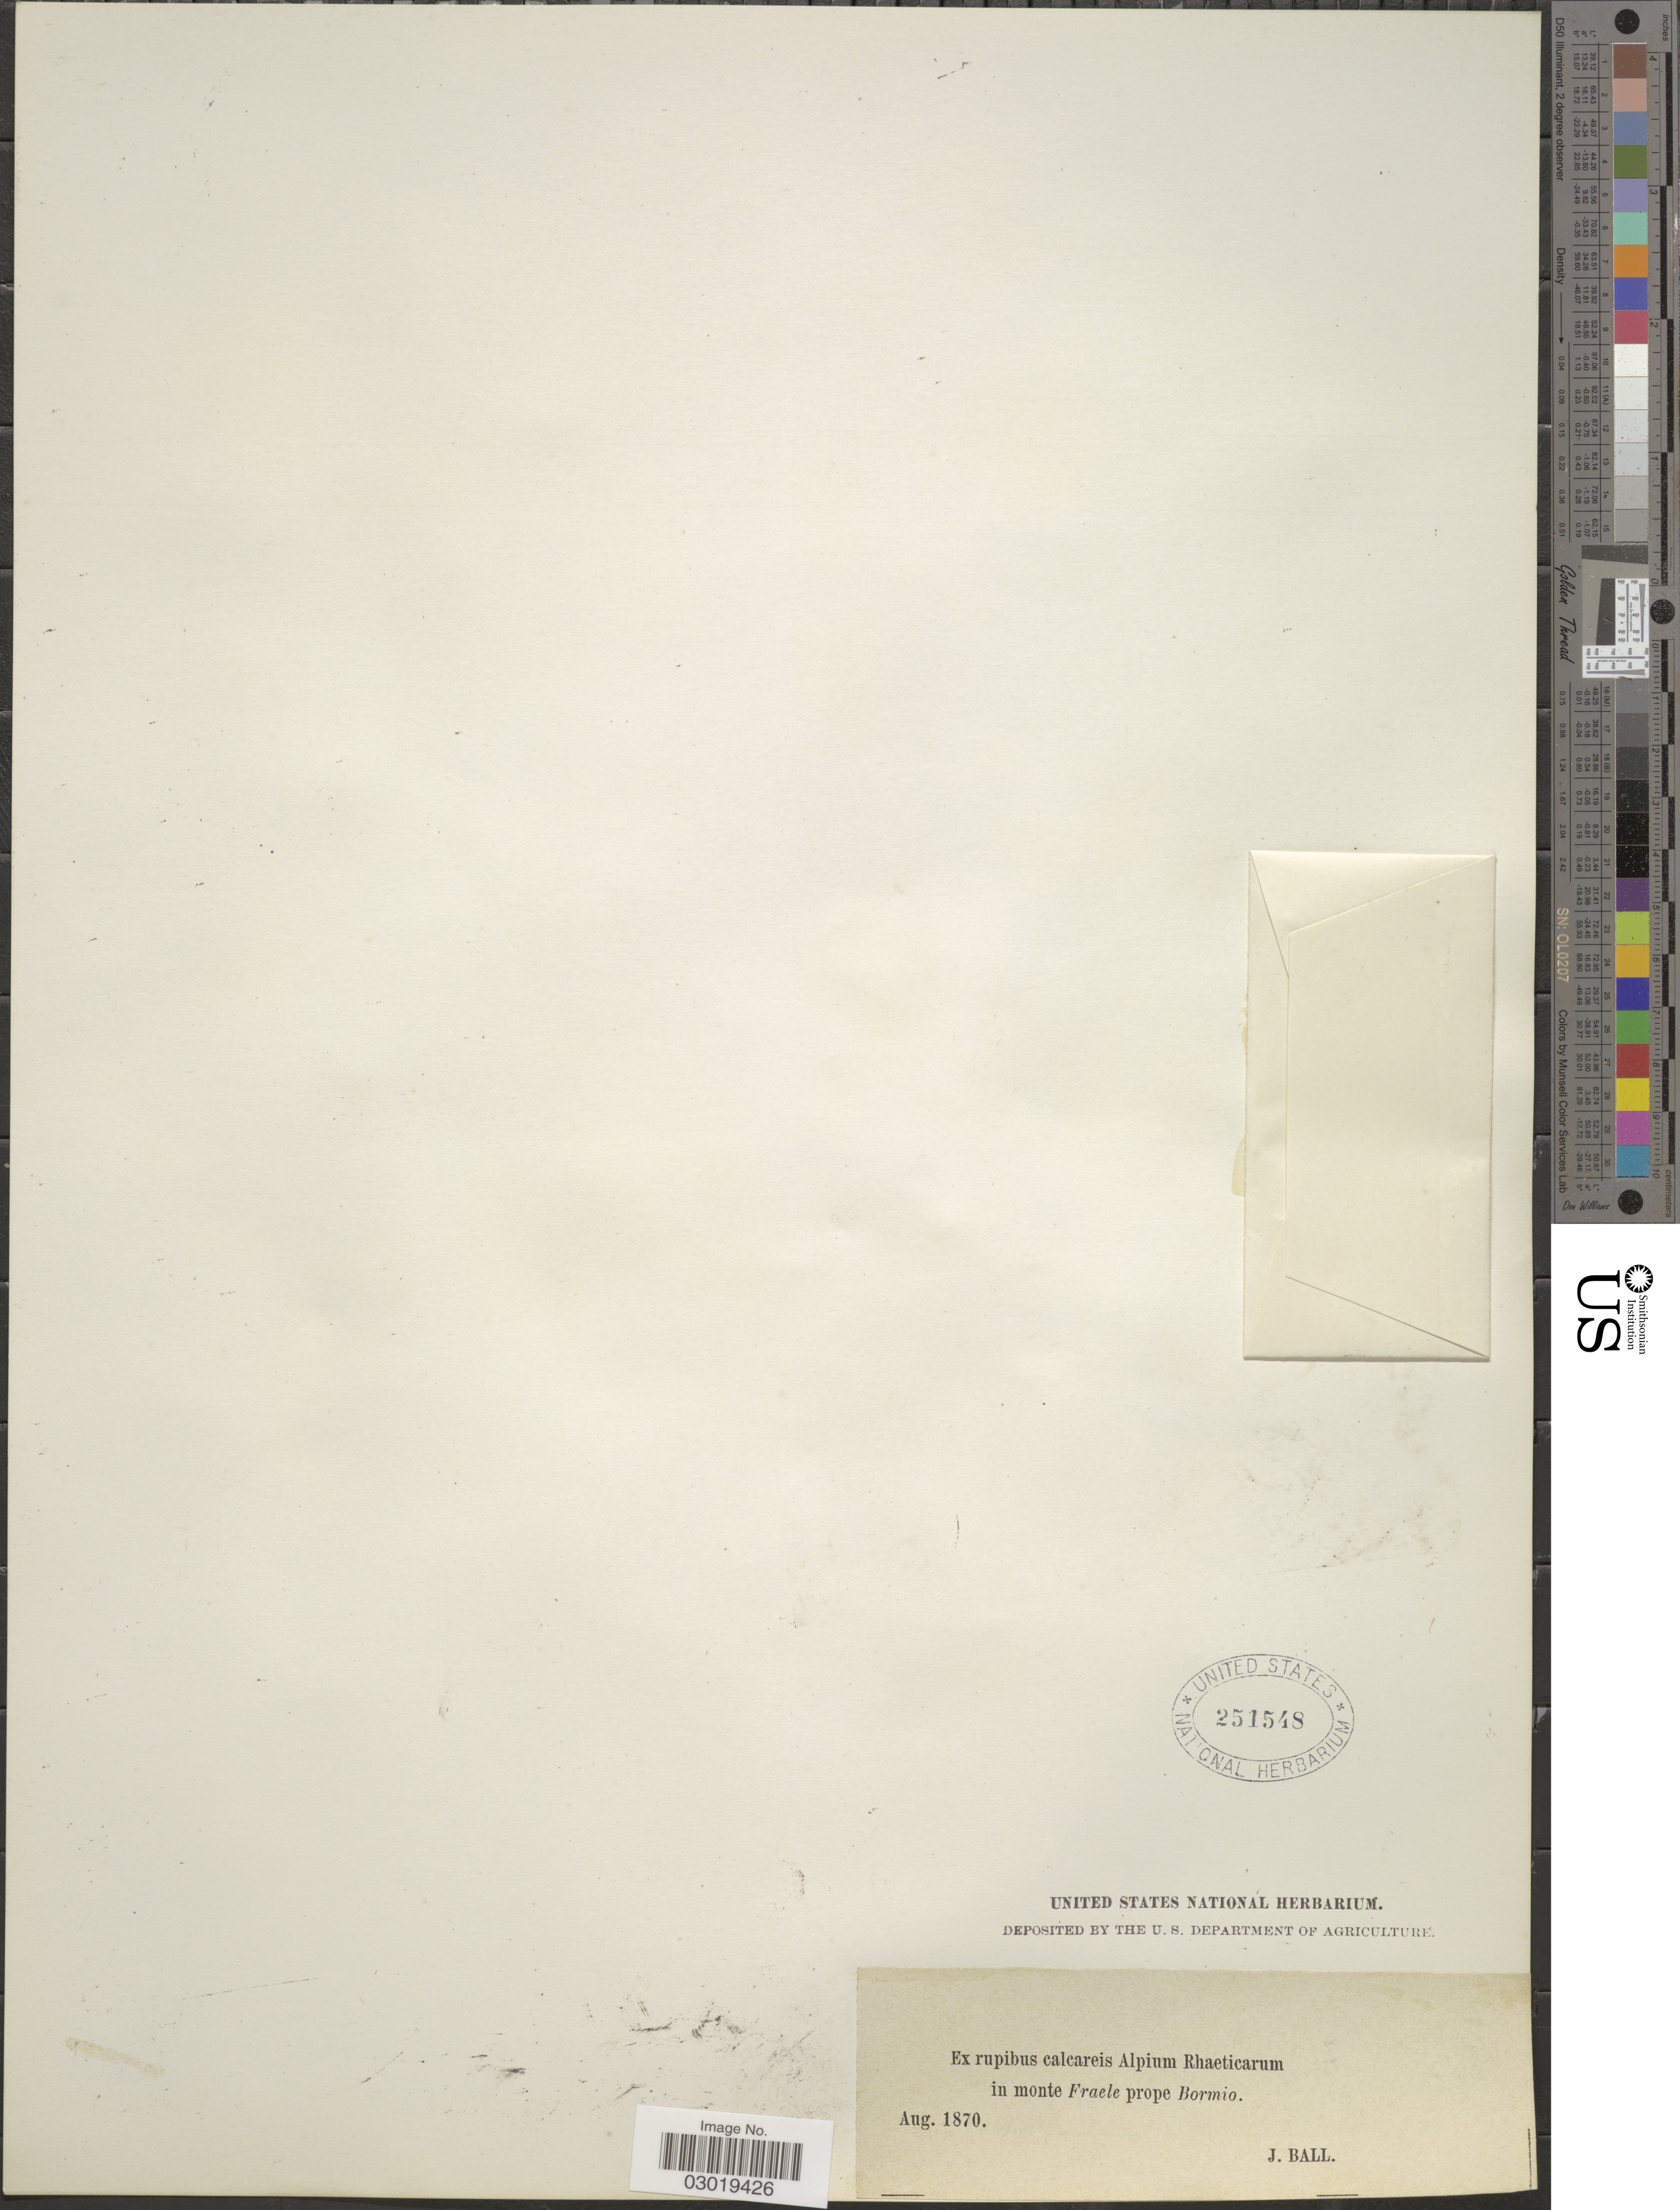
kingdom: Plantae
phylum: Tracheophyta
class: Magnoliopsida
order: Malpighiales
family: Violaceae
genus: Viola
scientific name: Viola sp.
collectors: J. Ball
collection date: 1870-08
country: Italy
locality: Ex Regione subalpina Alpium Rhaeticarum supra Bormio.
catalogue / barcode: US 251548